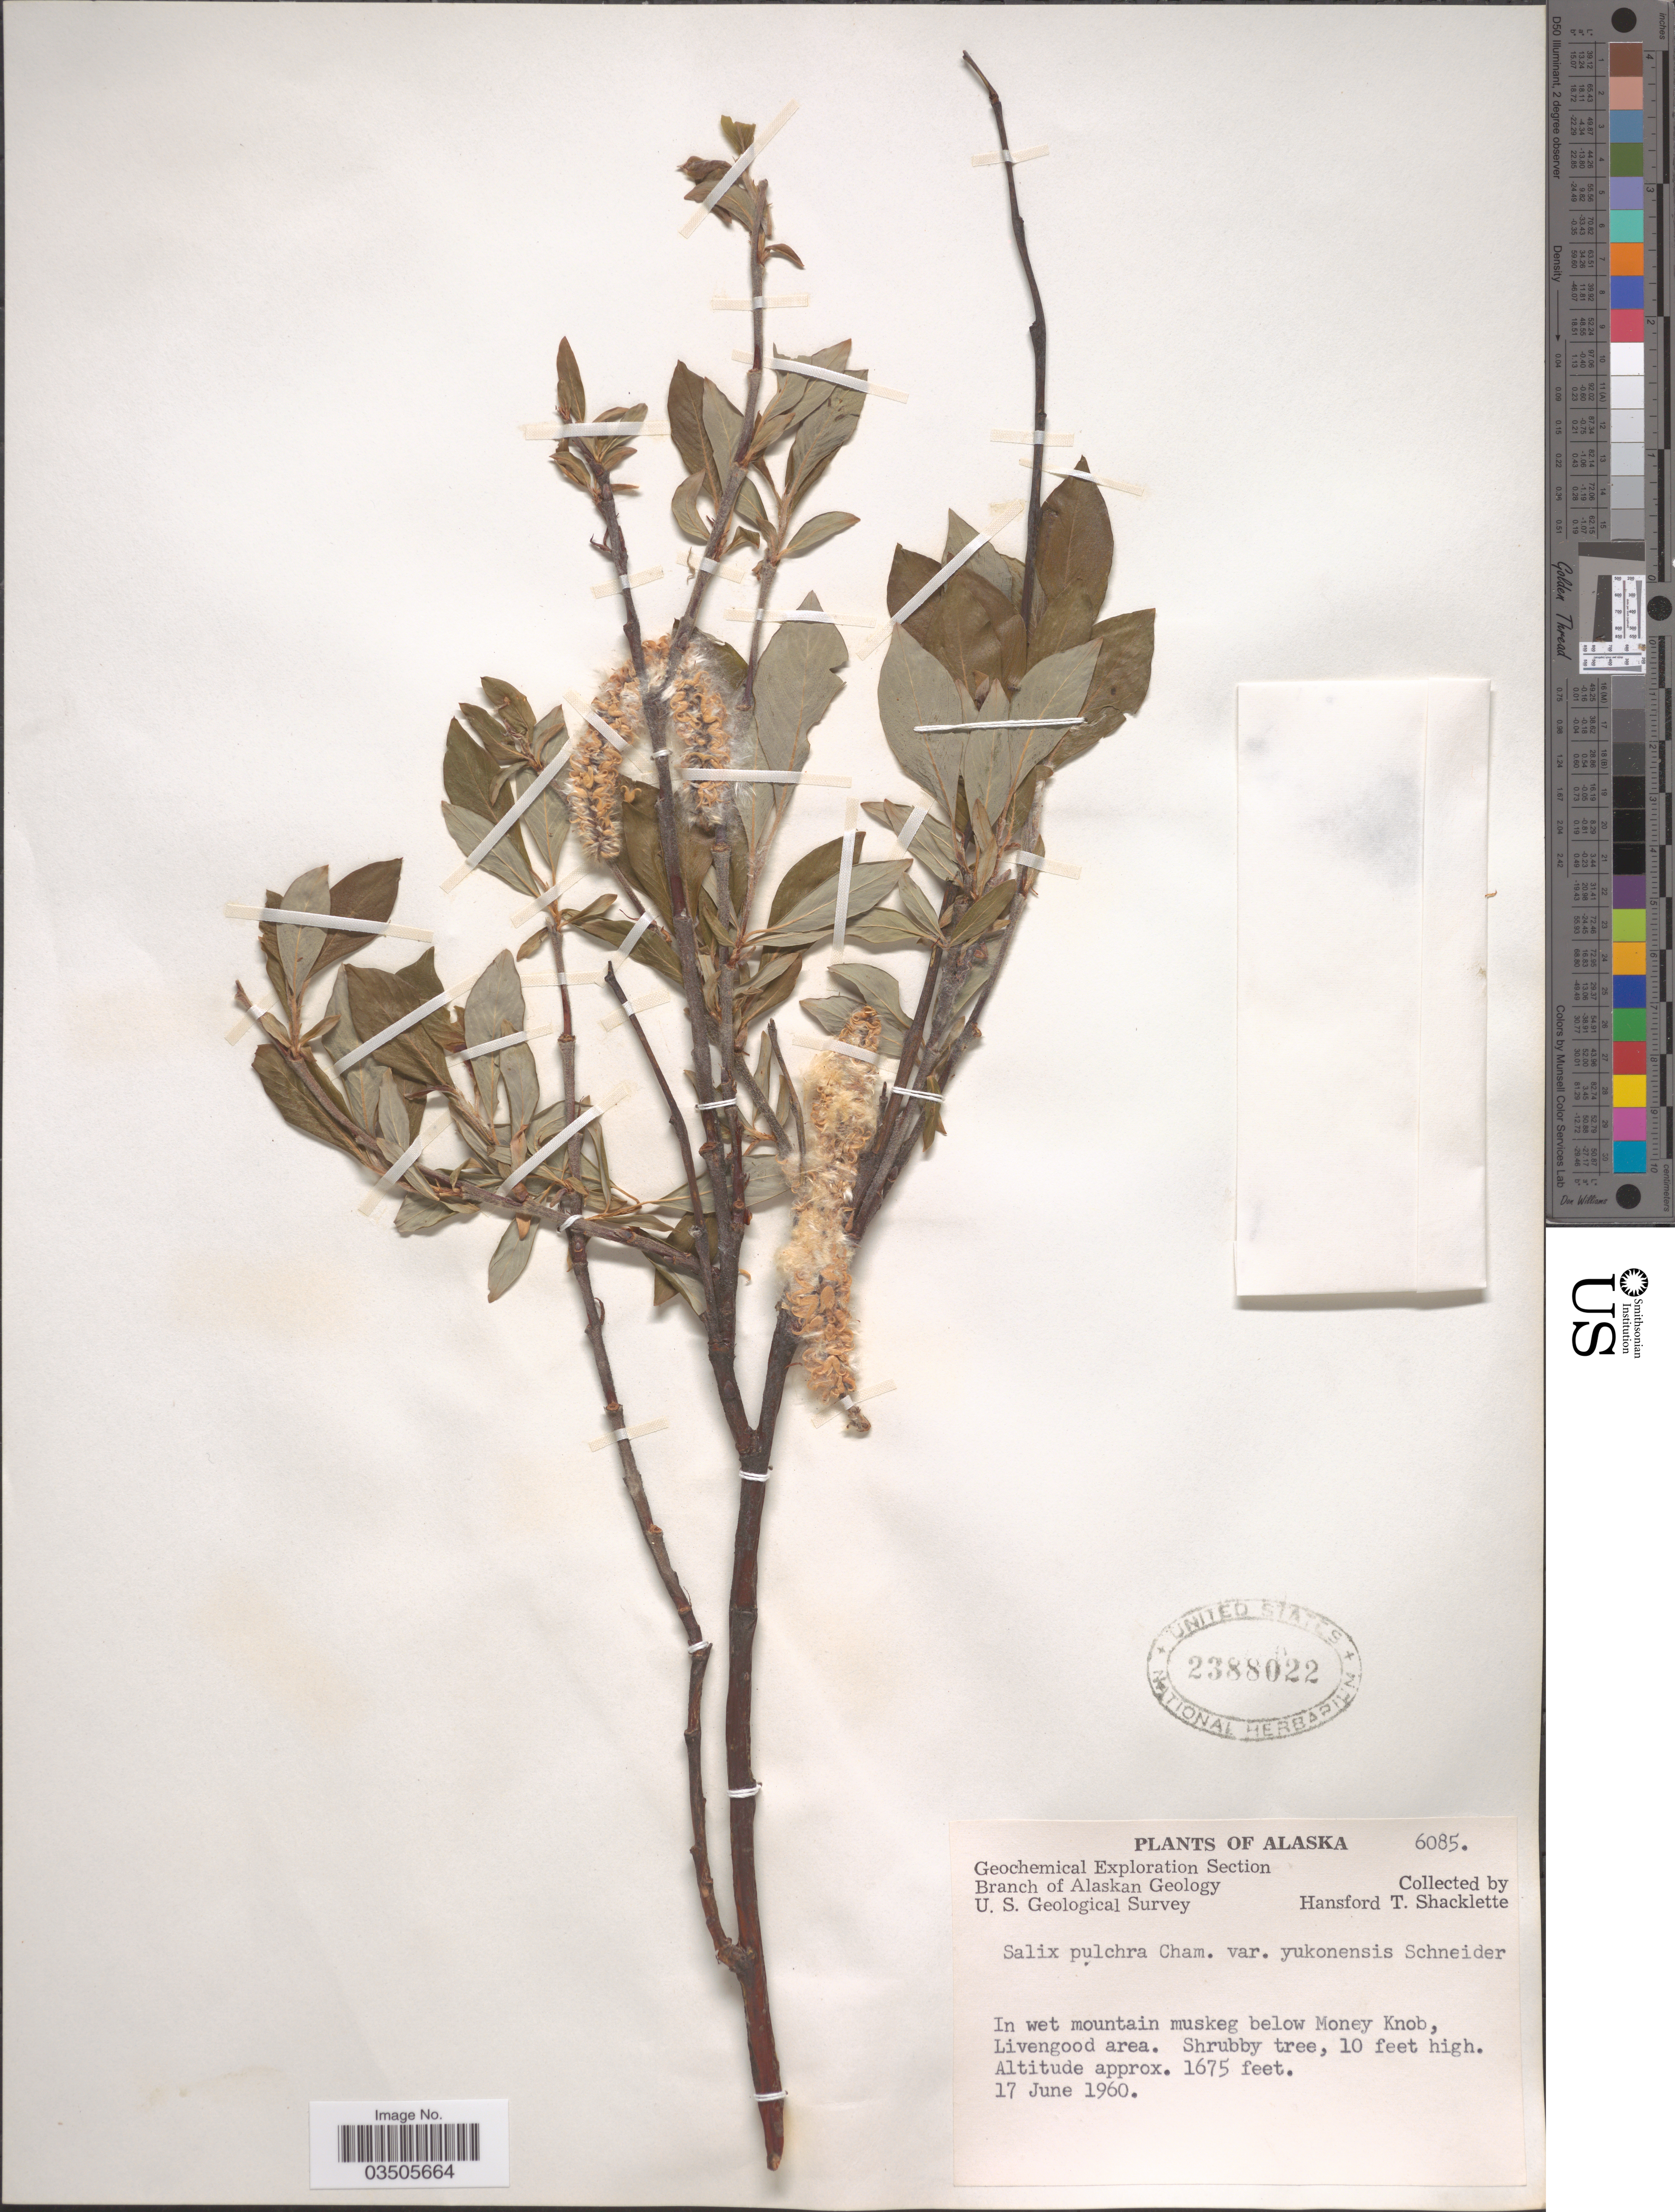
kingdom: Plantae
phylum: Tracheophyta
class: Magnoliopsida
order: Malpighiales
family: Salicaceae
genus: Salix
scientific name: Salix pulchra var. yukonensis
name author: C.K. Schneid.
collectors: H. Shacklette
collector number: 6085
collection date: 1960-06-17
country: United States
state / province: Alaska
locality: Below Money Knob, Livengood area.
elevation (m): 511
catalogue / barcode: US 2388022